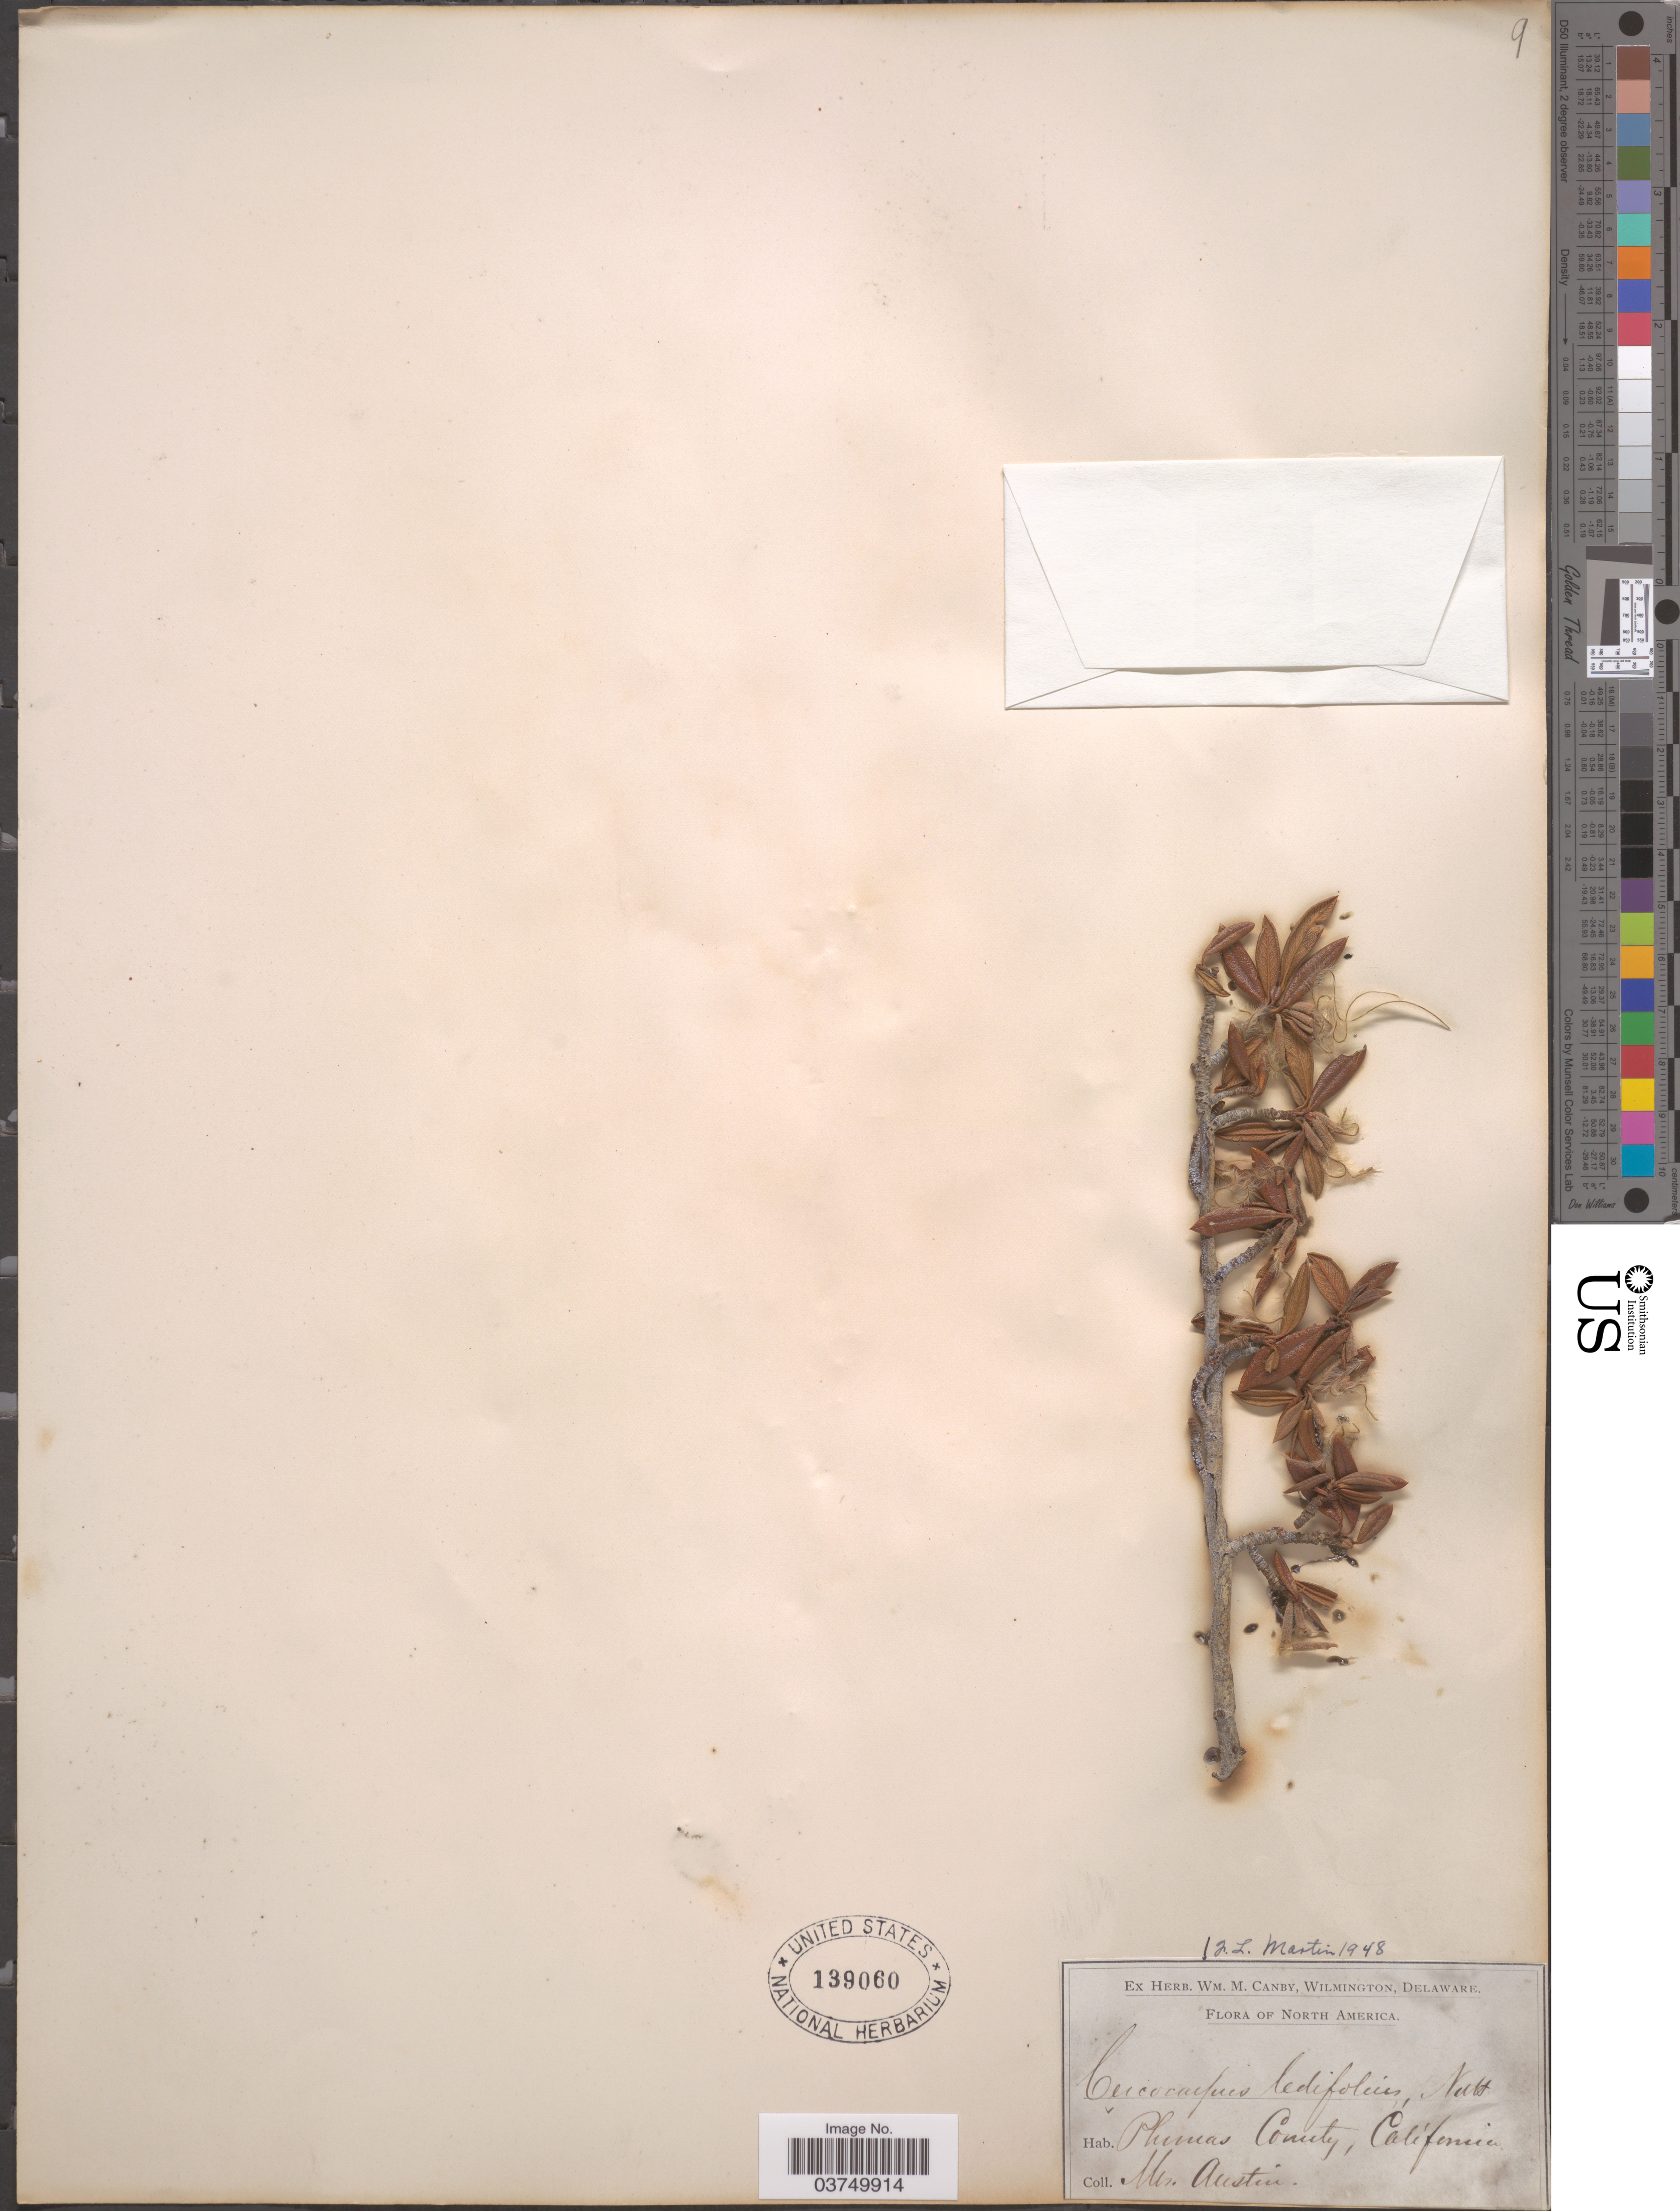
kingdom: Plantae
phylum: Tracheophyta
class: Magnoliopsida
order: Rosales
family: Rosaceae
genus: Cercocarpus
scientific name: Cercocarpus ledifolius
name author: Nutt.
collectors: Austin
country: United States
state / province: California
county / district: Plumas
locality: Plumas County.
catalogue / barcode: US 139060